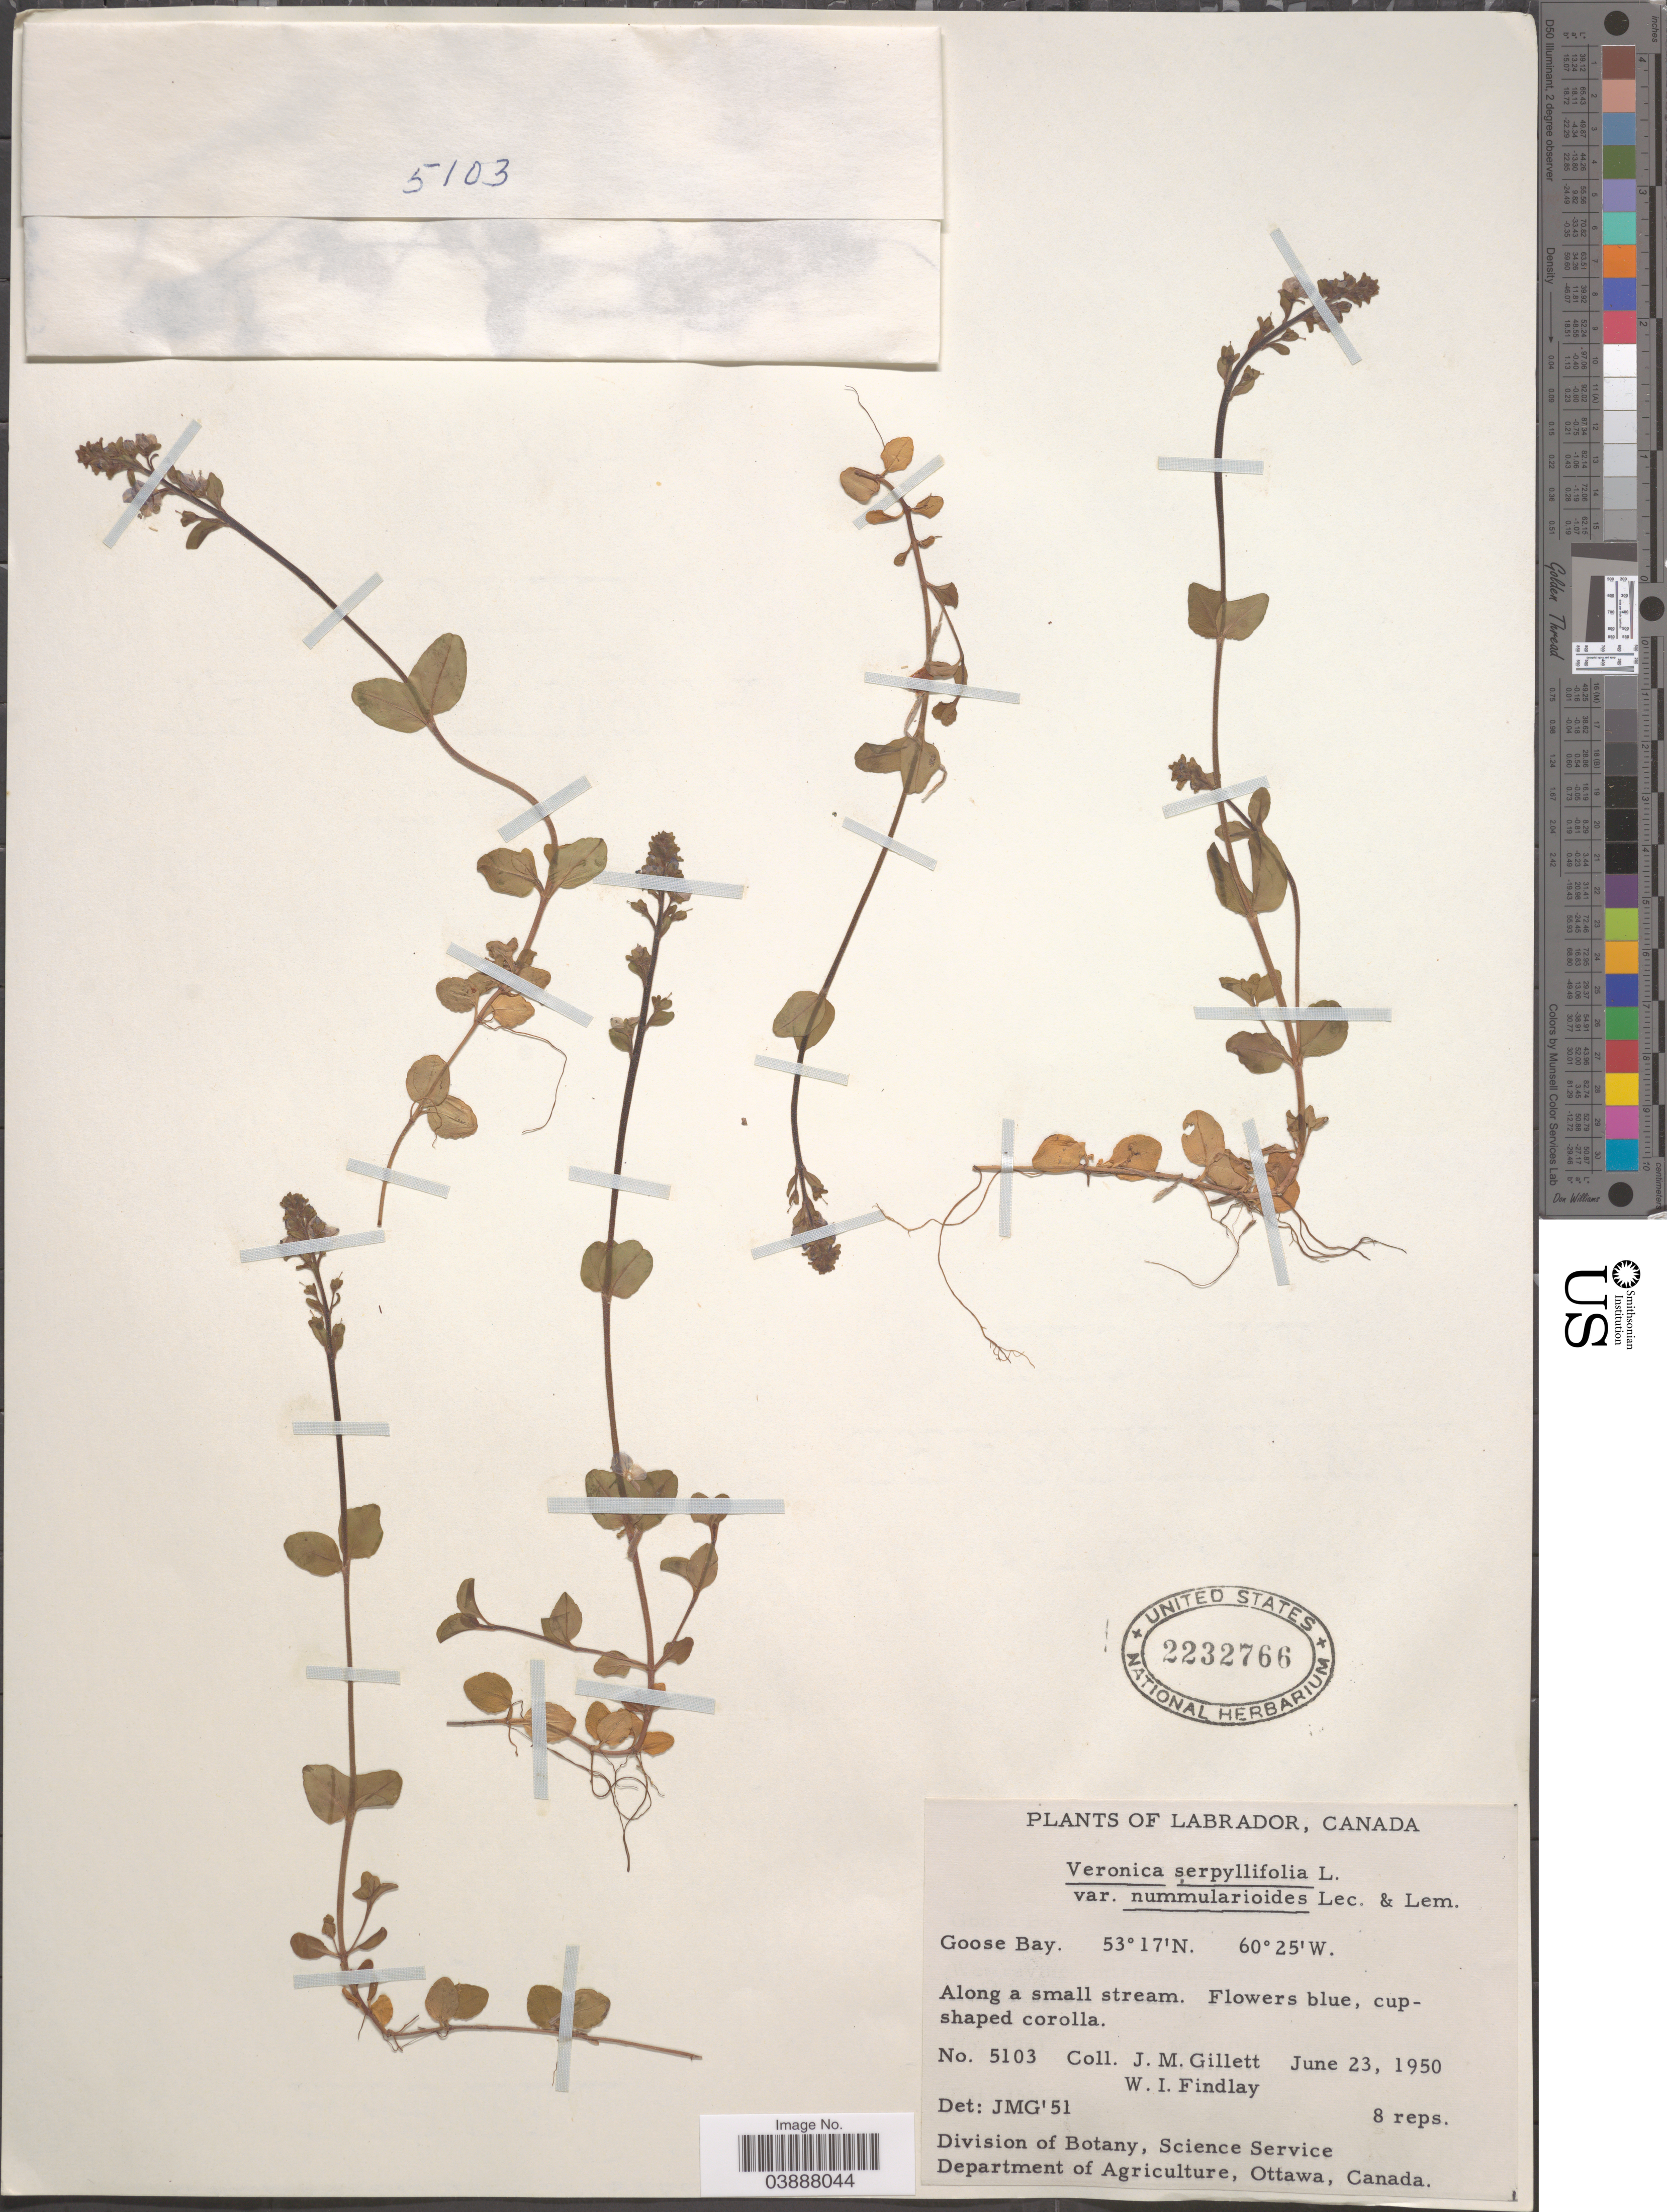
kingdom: Plantae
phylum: Tracheophyta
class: Magnoliopsida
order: Lamiales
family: Plantaginaceae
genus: Veronica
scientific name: Veronica serpyllifolia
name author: L.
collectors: J. M. Gillett & W. Findlay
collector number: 5103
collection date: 1950-06-23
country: Canada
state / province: Newfoundland and Labrador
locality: Labrador. Goose Bay. Along a small stream.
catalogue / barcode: US 2232766